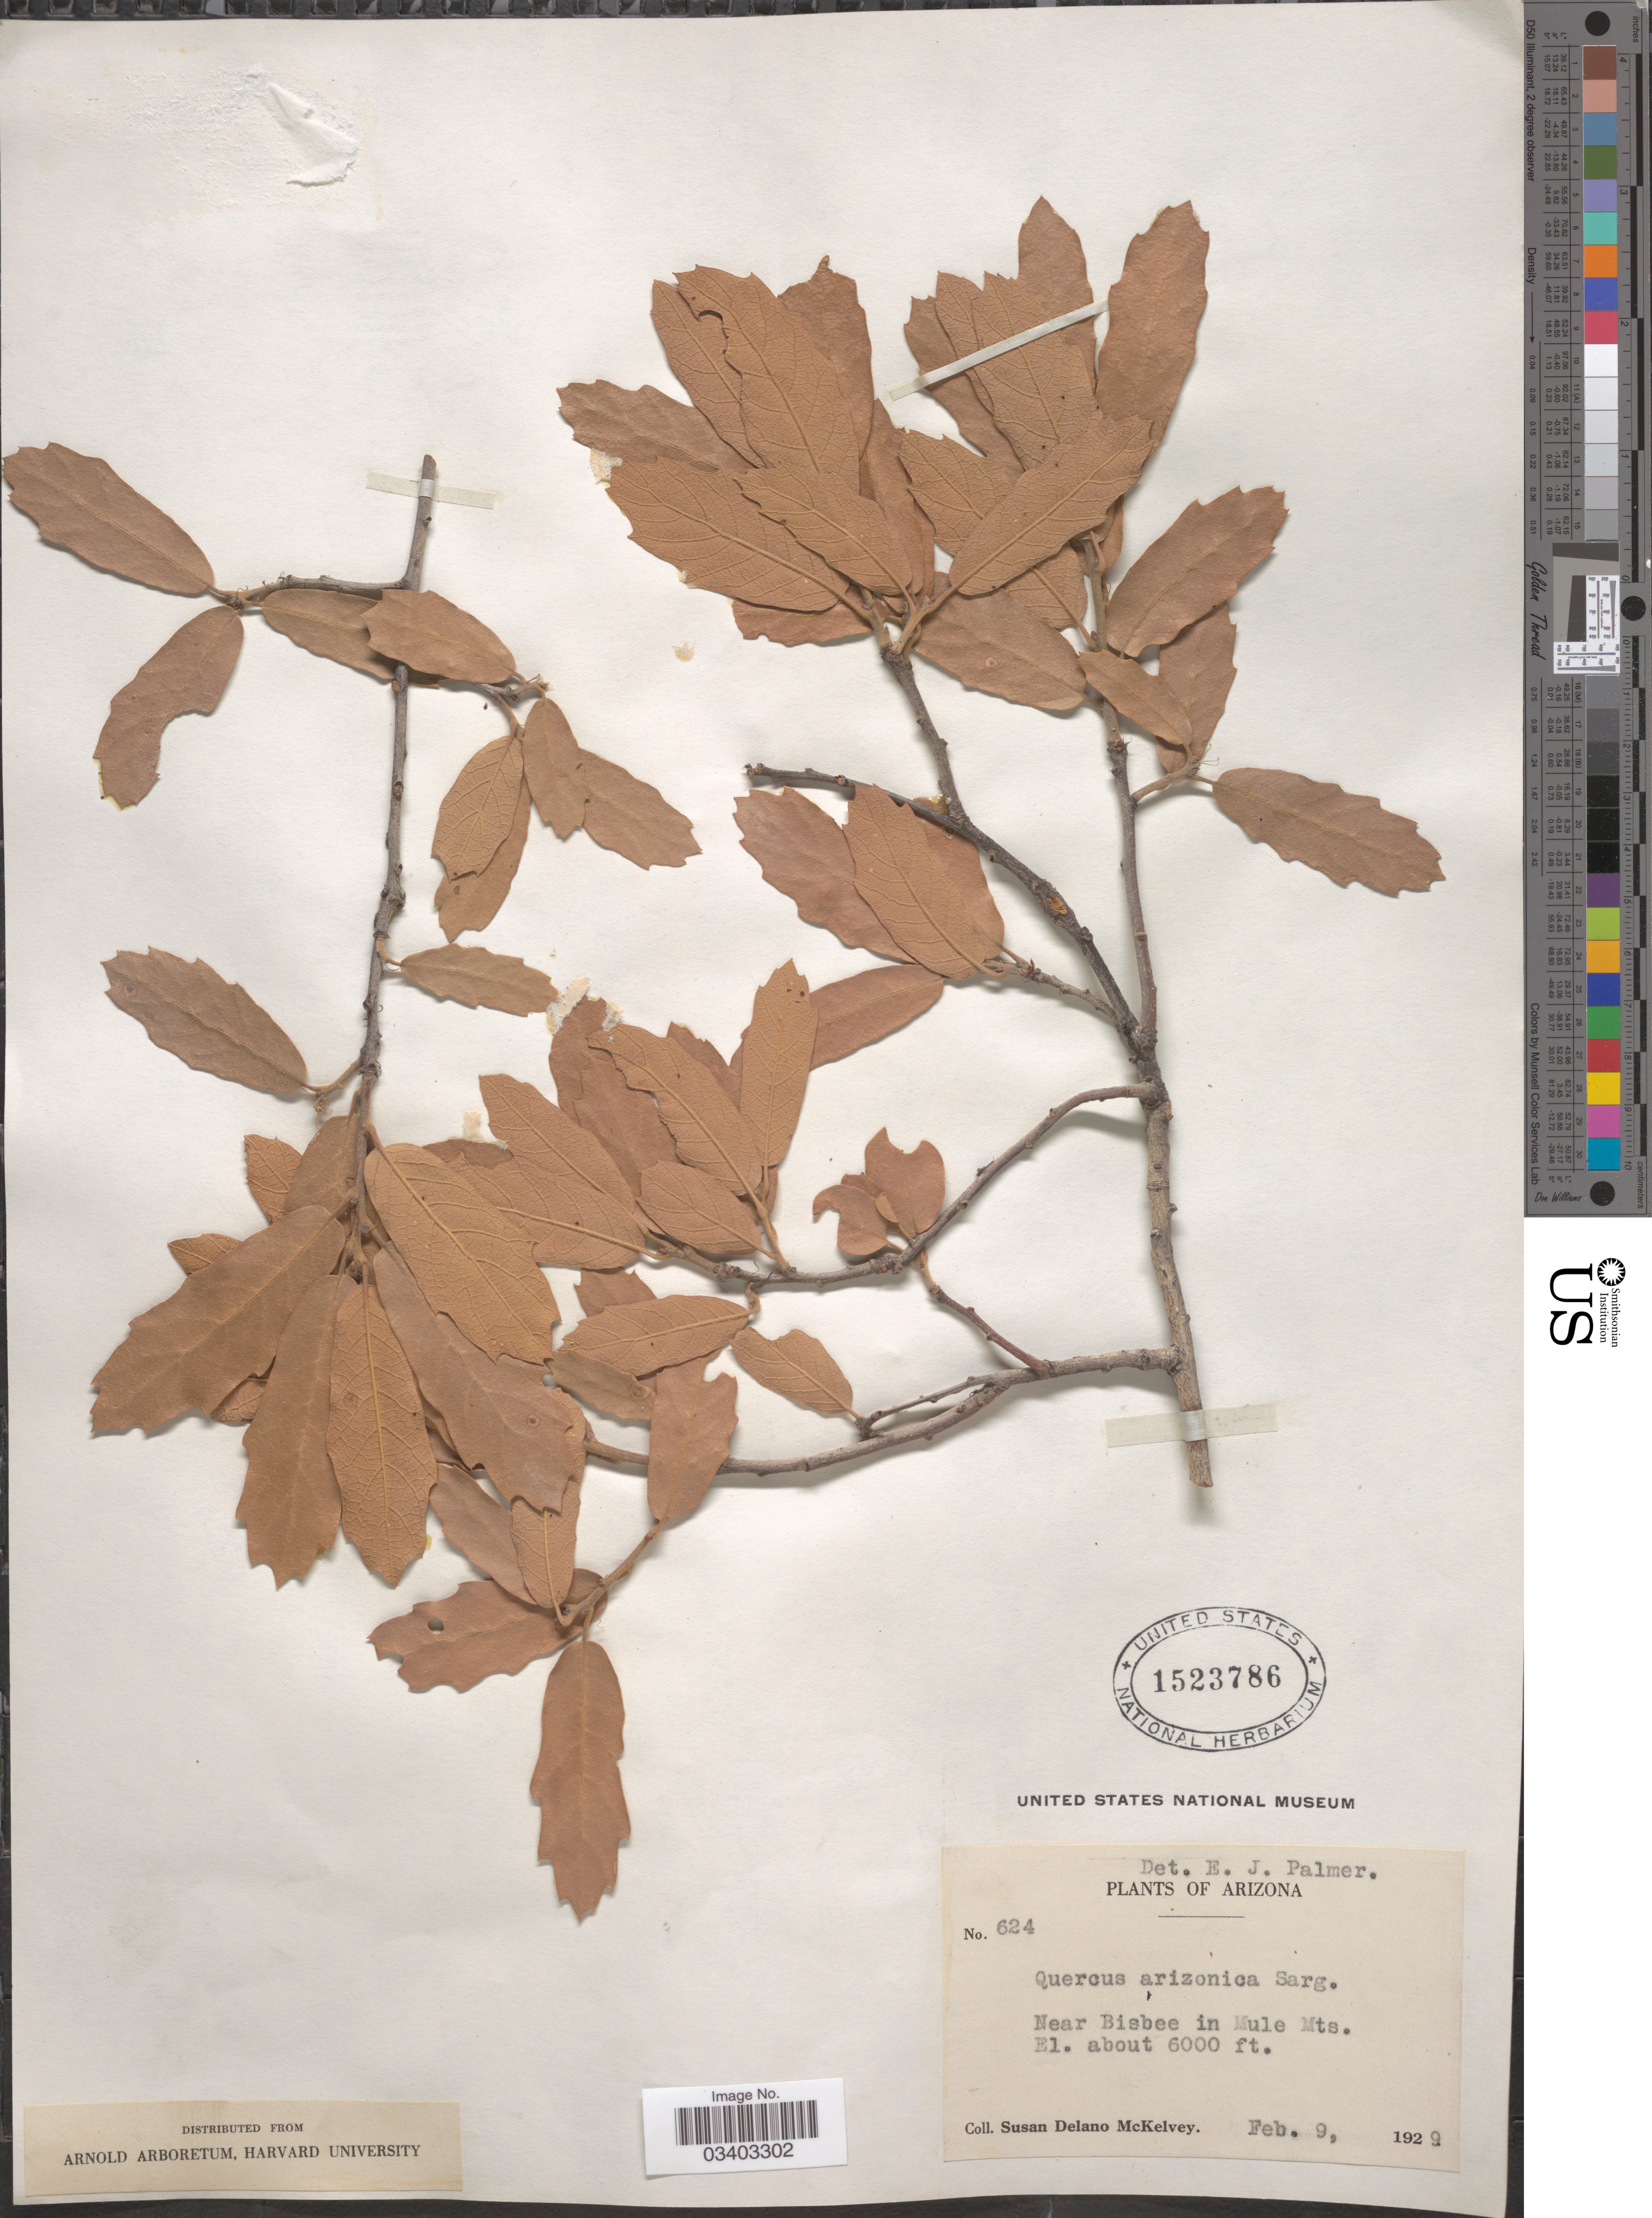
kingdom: Plantae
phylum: Tracheophyta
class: Magnoliopsida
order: Fagales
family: Fagaceae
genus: Quercus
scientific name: Quercus arizonica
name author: Sarg.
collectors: S. A. McKelvey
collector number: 624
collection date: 1929-02-09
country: United States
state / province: Arizona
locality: Near Bisbee in Mule Mts.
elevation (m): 1829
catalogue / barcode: US 1523786